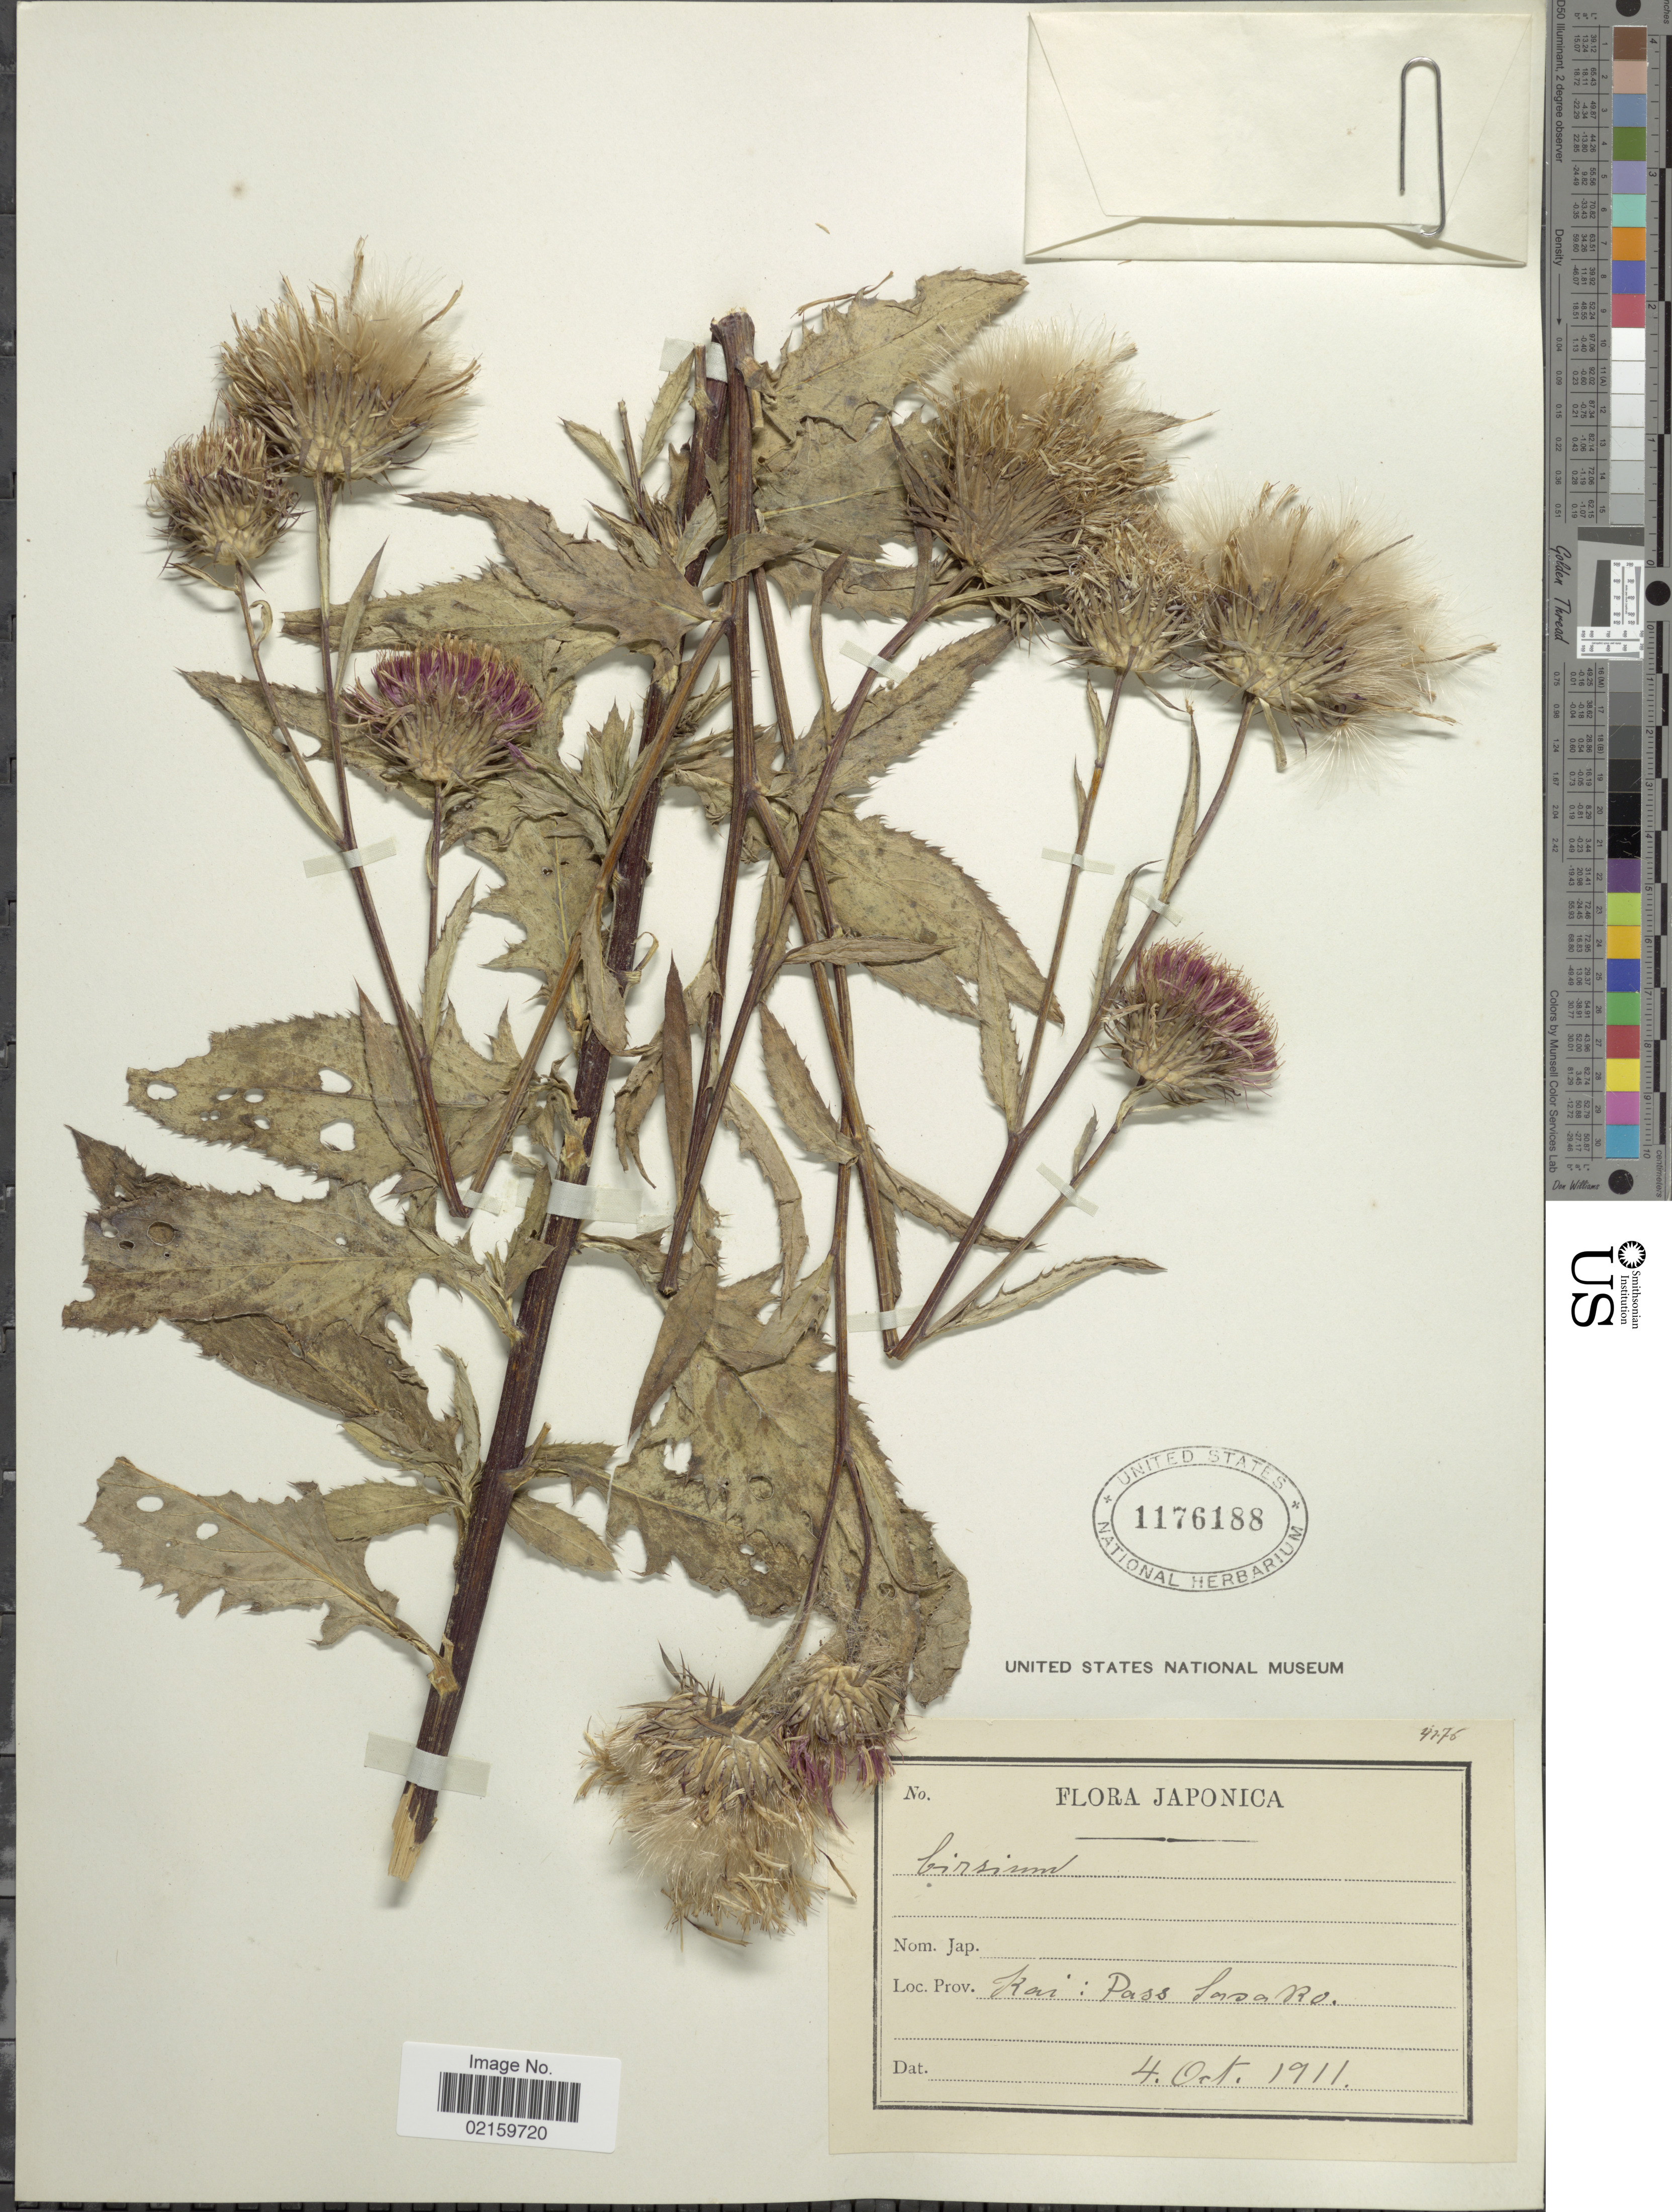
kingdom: Plantae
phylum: Tracheophyta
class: Magnoliopsida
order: Asterales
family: Asteraceae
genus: Cirsium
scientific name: Cirsium sp.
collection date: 1911-10-04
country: Japan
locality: Kai: Pass Sasaro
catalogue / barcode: US 1176188